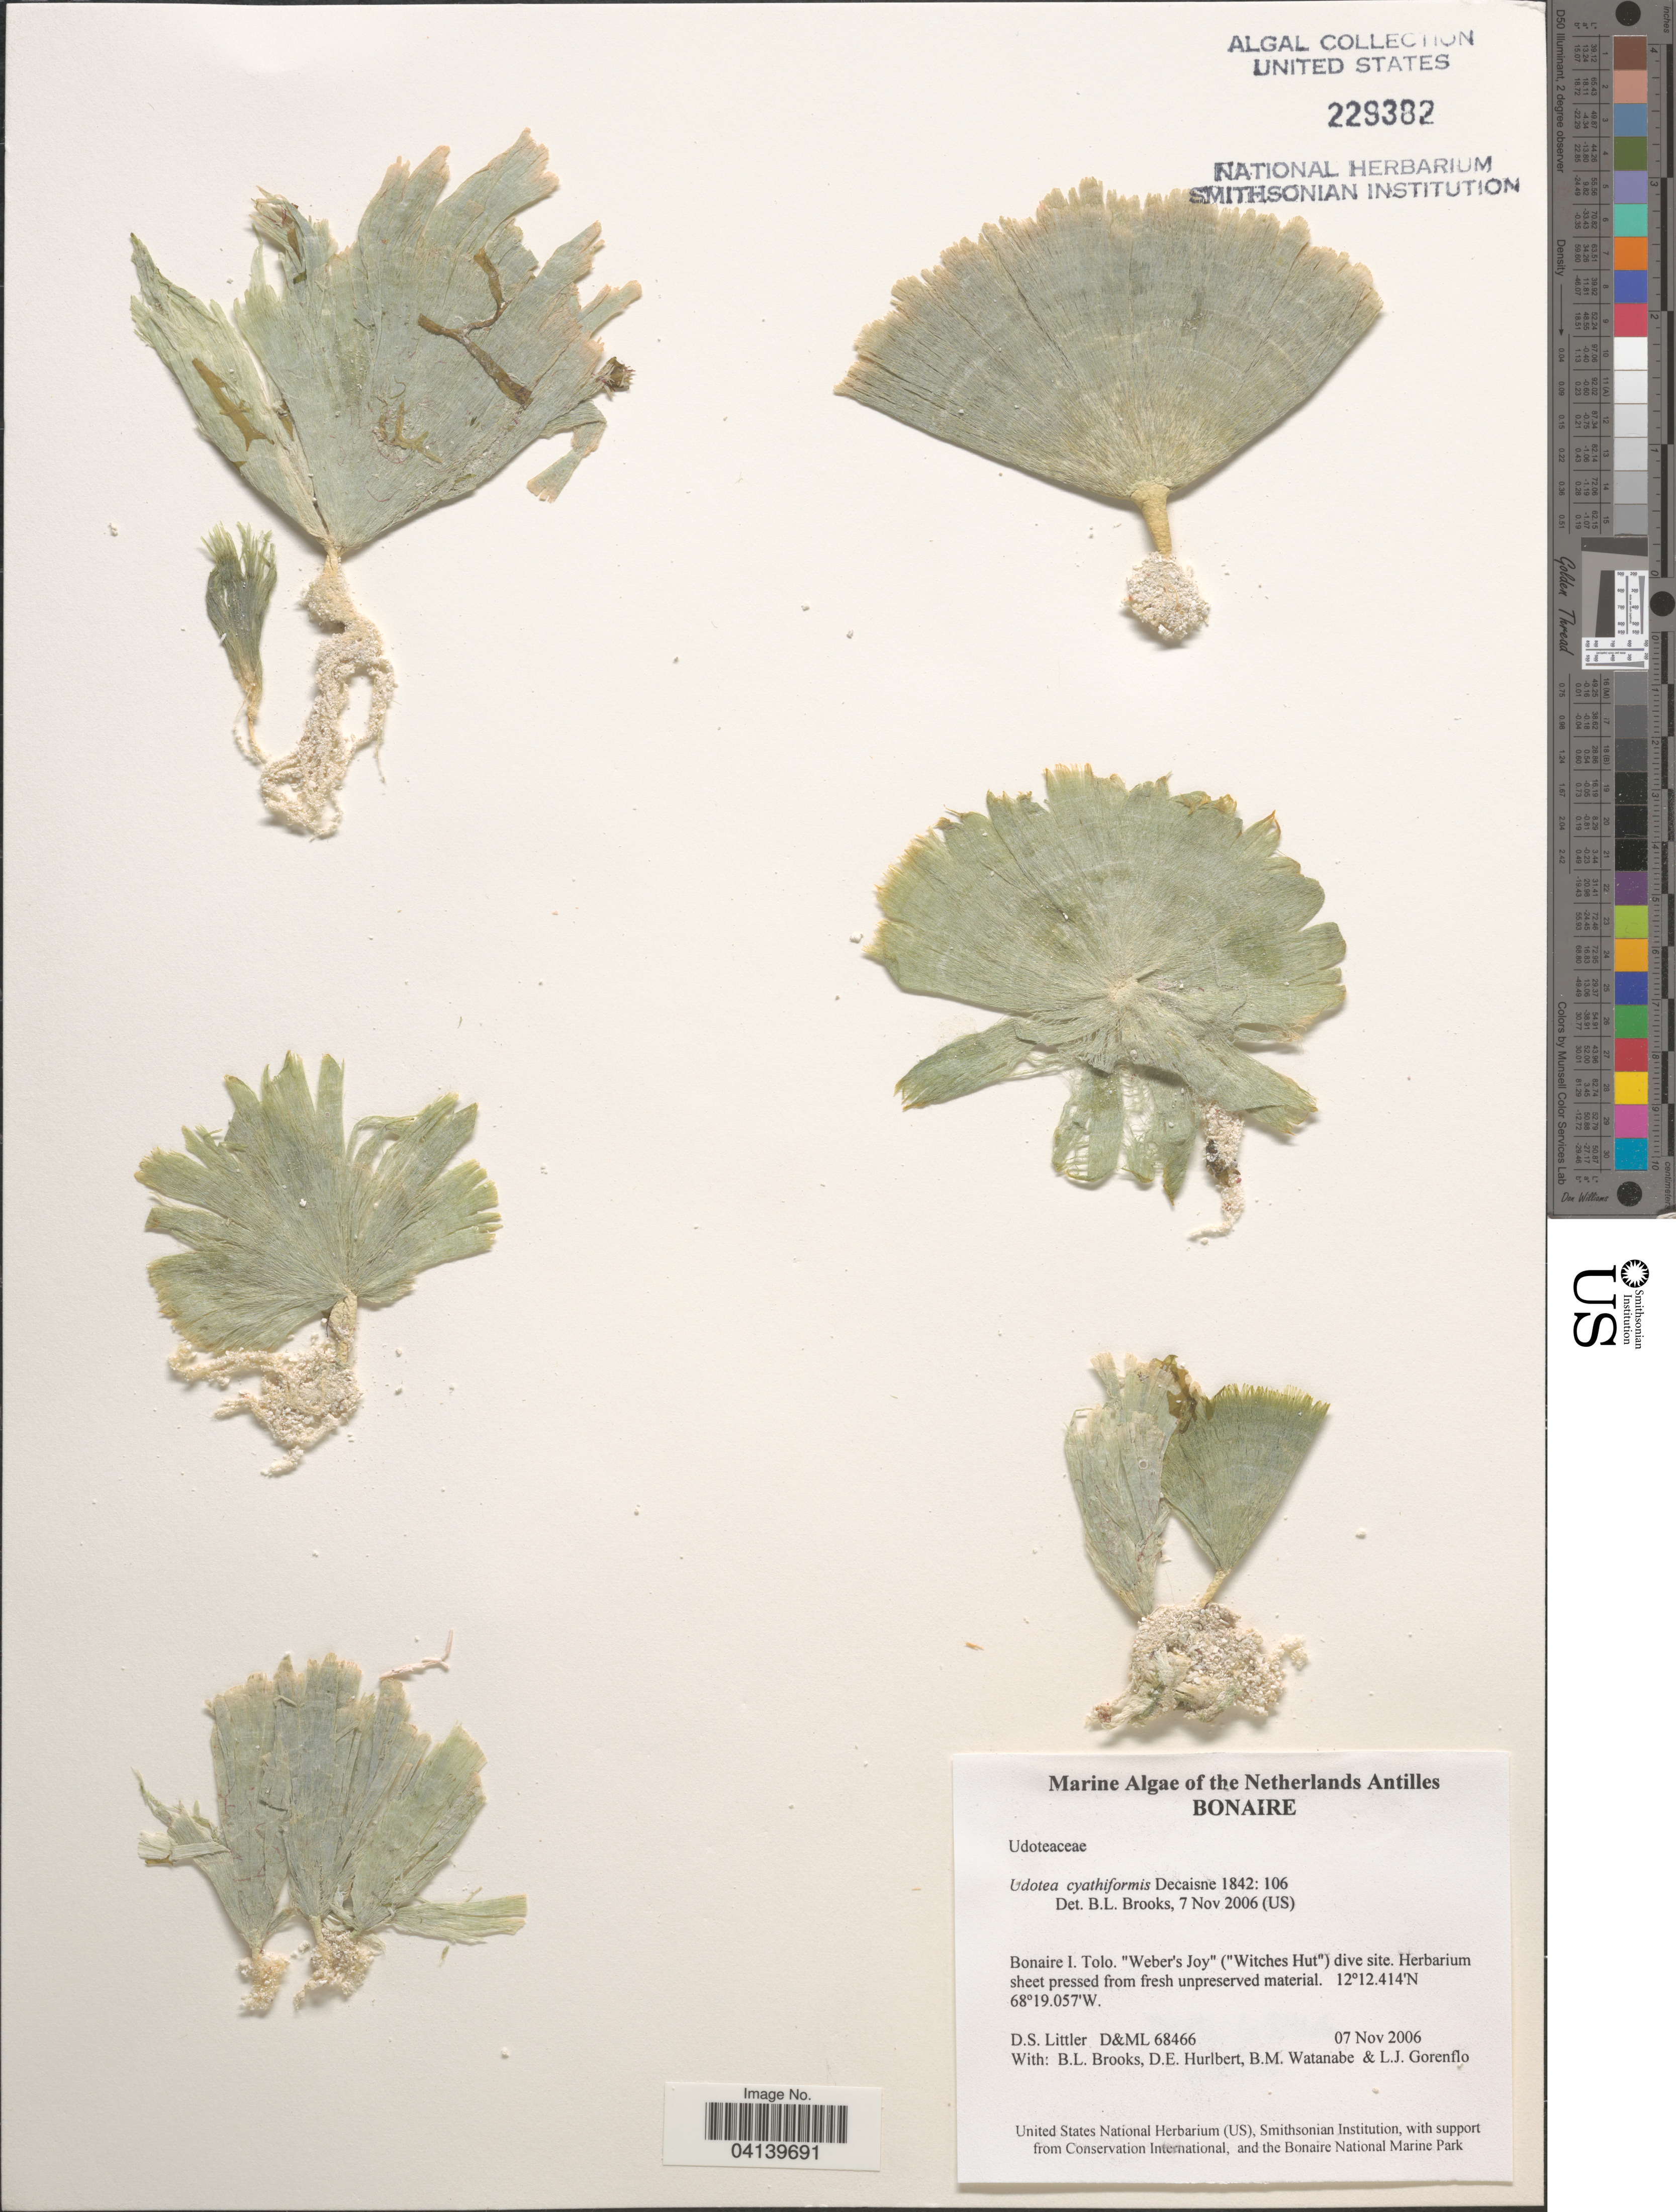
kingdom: Plantae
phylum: Chlorophyta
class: Ulvophyceae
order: Bryopsidales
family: Udoteaceae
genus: Udotea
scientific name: Udotea cyathiformis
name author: Decne.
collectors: D. S. Littler, B. Brooks, D. Hurlbert, B. Watanabe & L. Gorenflo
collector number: D&ML 68466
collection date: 2006-11-07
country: Netherlands Antilles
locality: Bonaire. Bonaire I. Tolo. "Weber's Joy" ("Witches Hut") dive site.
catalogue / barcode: US 229381